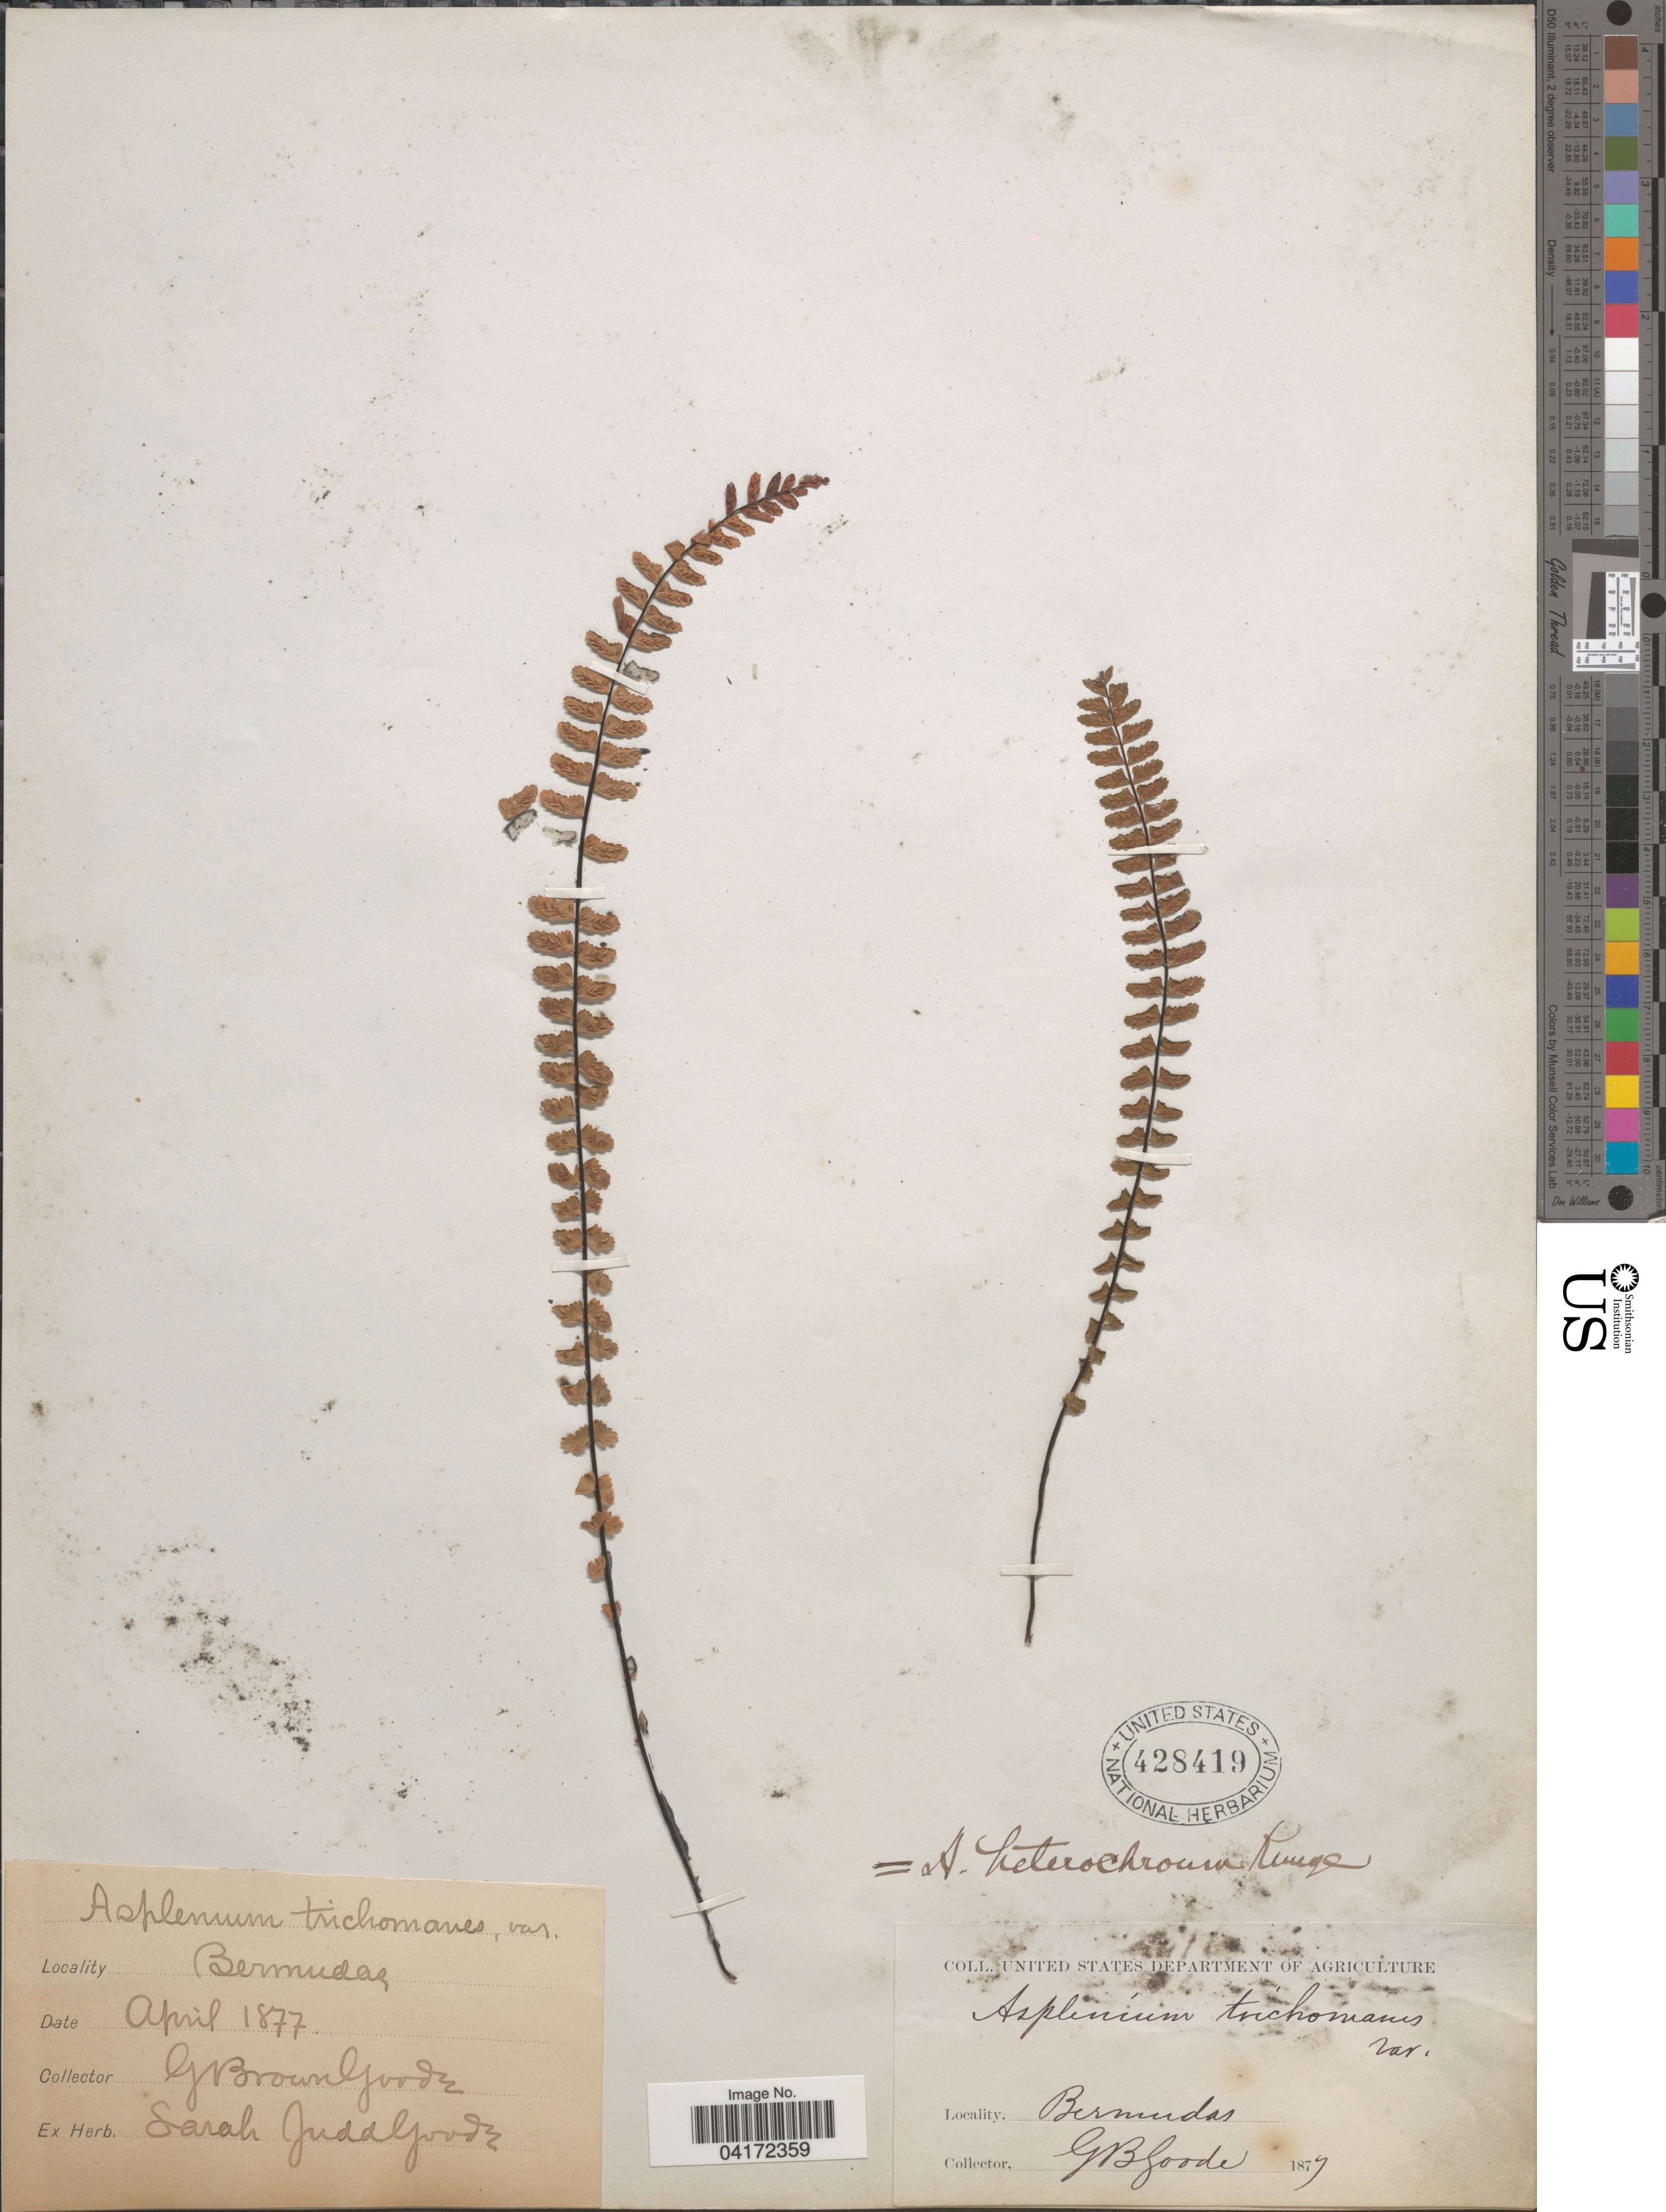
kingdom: Plantae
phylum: Tracheophyta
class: Polypodiopsida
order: Polypodiales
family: Aspleniaceae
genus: Asplenium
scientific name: Asplenium trichomanes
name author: L.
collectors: G. Goode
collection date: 1877-04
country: Bermuda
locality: Bermudas.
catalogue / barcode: US 428419